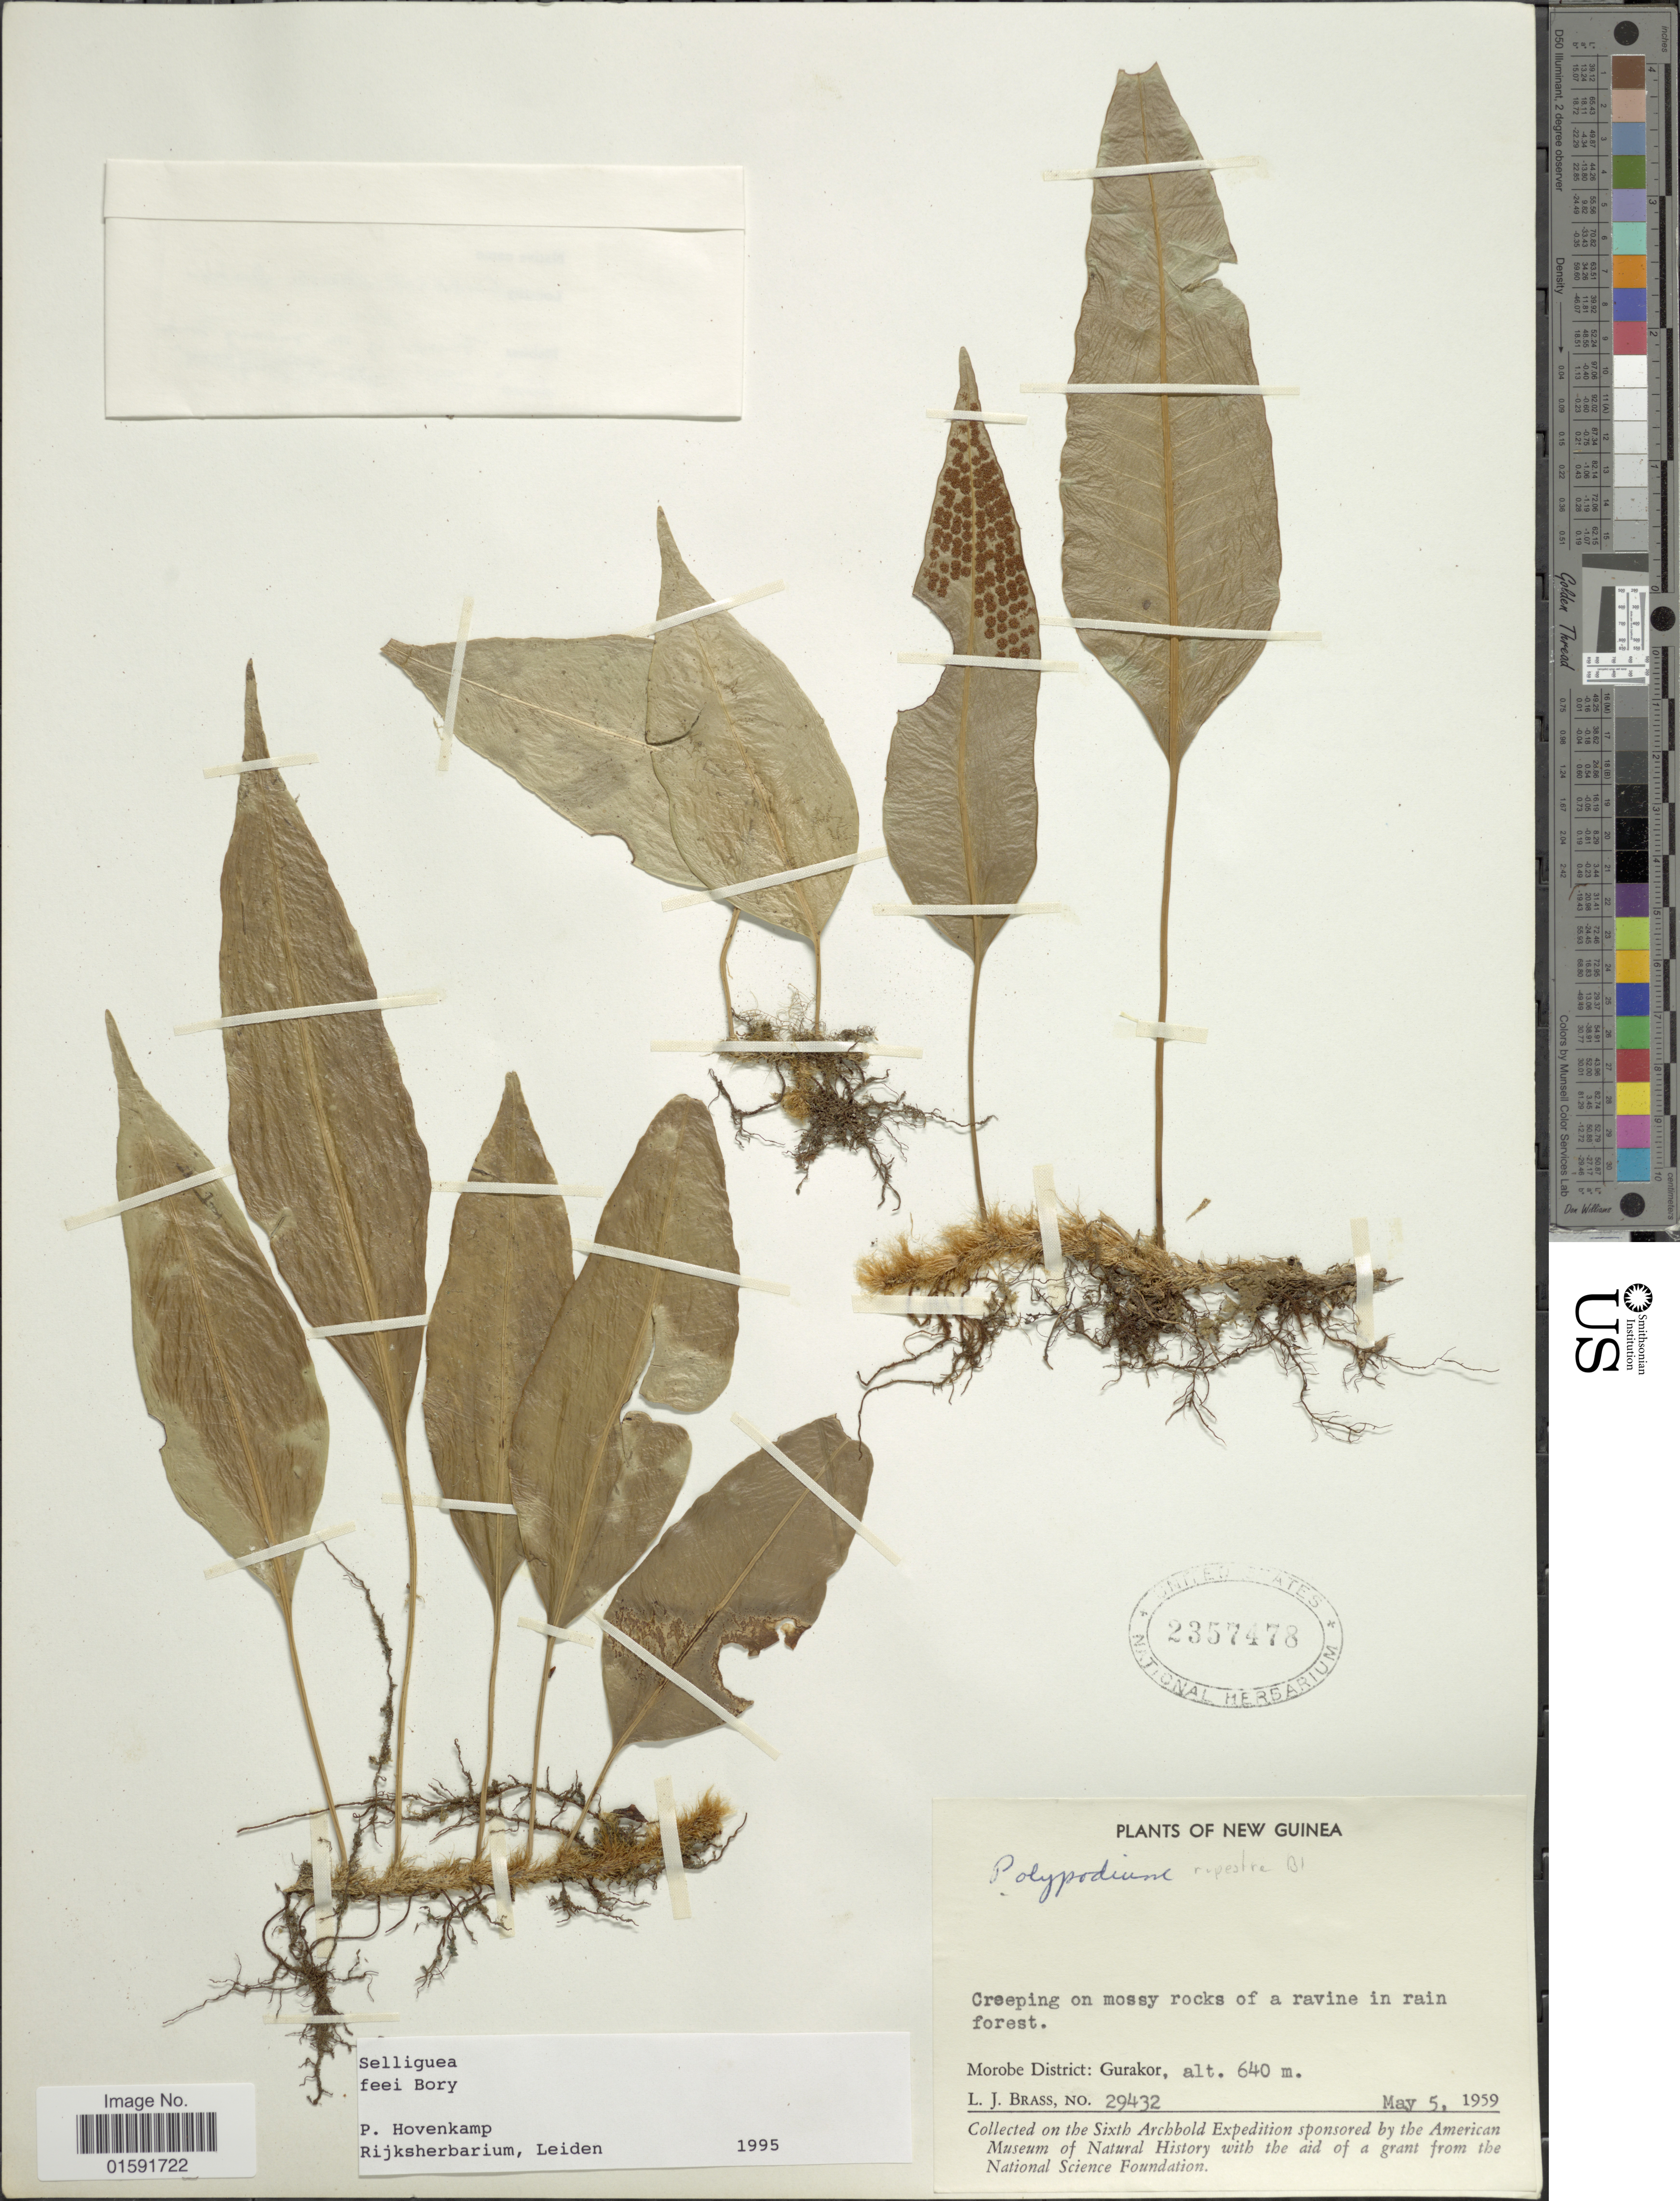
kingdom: Plantae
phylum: Tracheophyta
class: Polypodiopsida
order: Polypodiales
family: Polypodiaceae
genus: Selliguea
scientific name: Selliguea feei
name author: Bory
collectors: L. J. Brass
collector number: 29432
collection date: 1959-05-05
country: Papua New Guinea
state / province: Morobe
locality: New Guinea, Gurakor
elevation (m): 640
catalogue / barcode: US 2357478